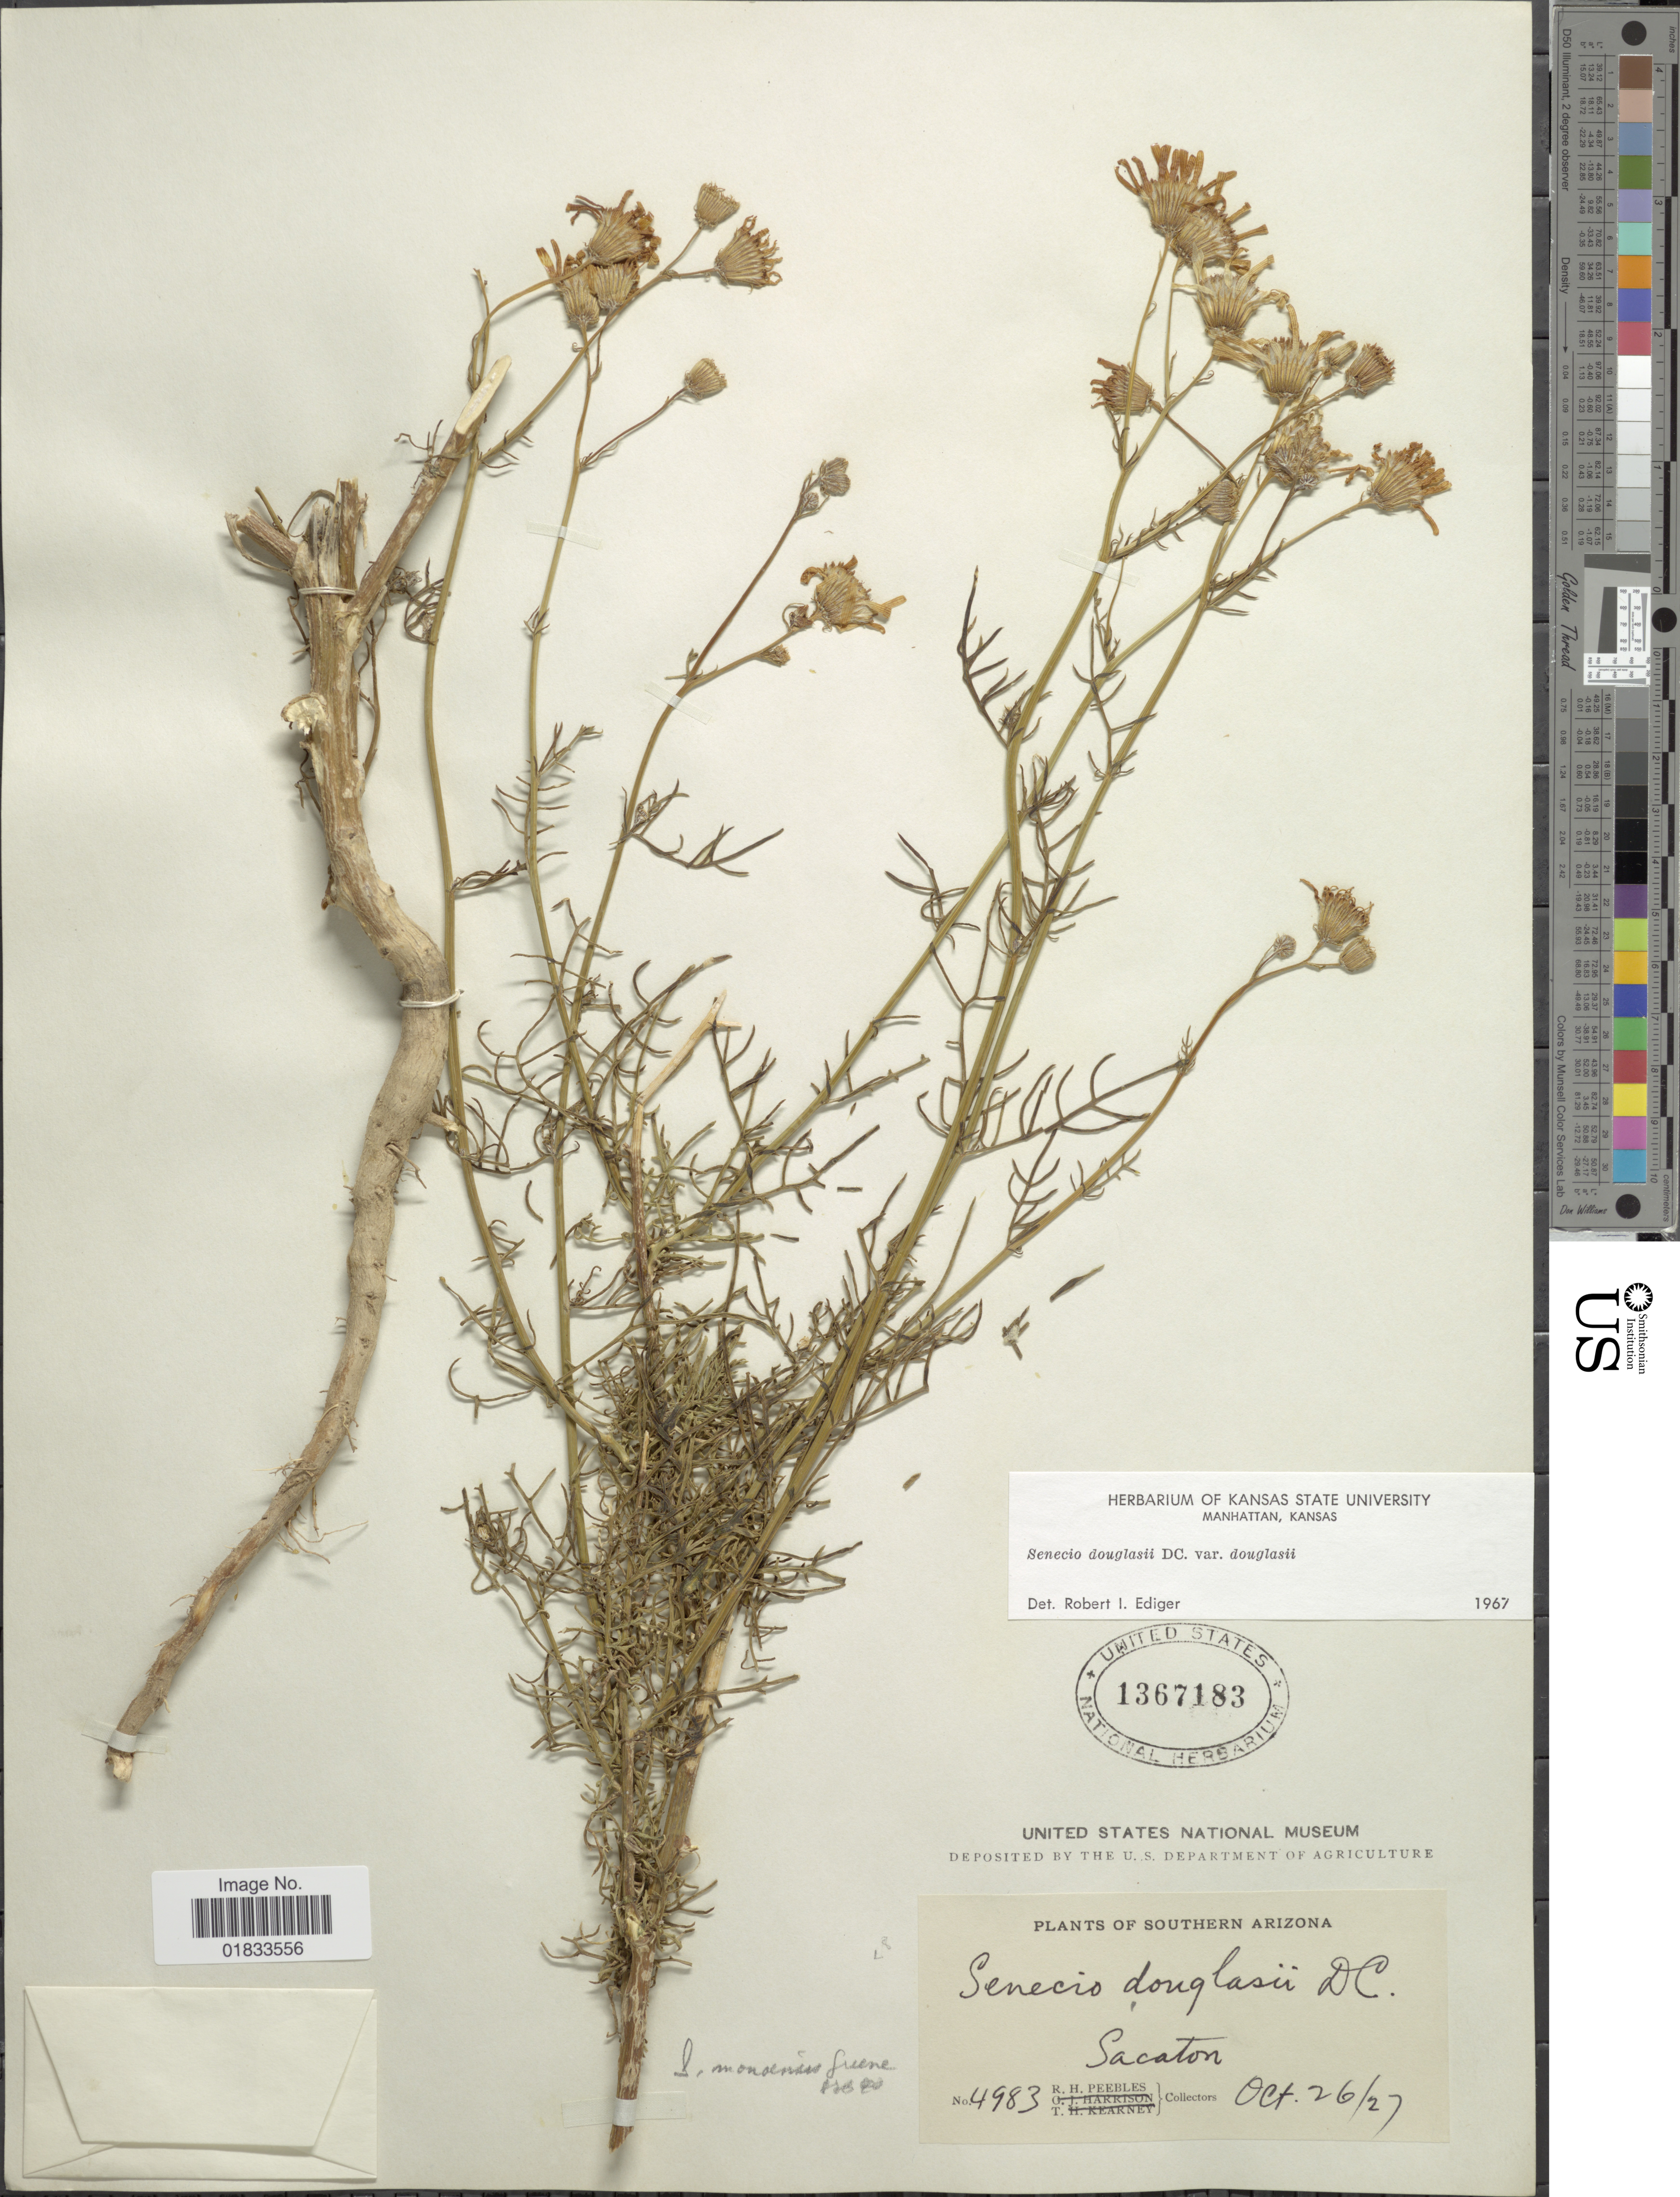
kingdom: Plantae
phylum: Tracheophyta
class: Magnoliopsida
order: Asterales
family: Asteraceae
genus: Senecio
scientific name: Senecio flaccidus var. douglasii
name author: (DC.) B.L. Turner & T.M. Barkley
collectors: R. H. Peebles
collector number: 4983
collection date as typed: Transcribed d/m/y: 26/10/27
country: United States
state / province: Arizona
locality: Southern Arizona, Sacaton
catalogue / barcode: US 1367183